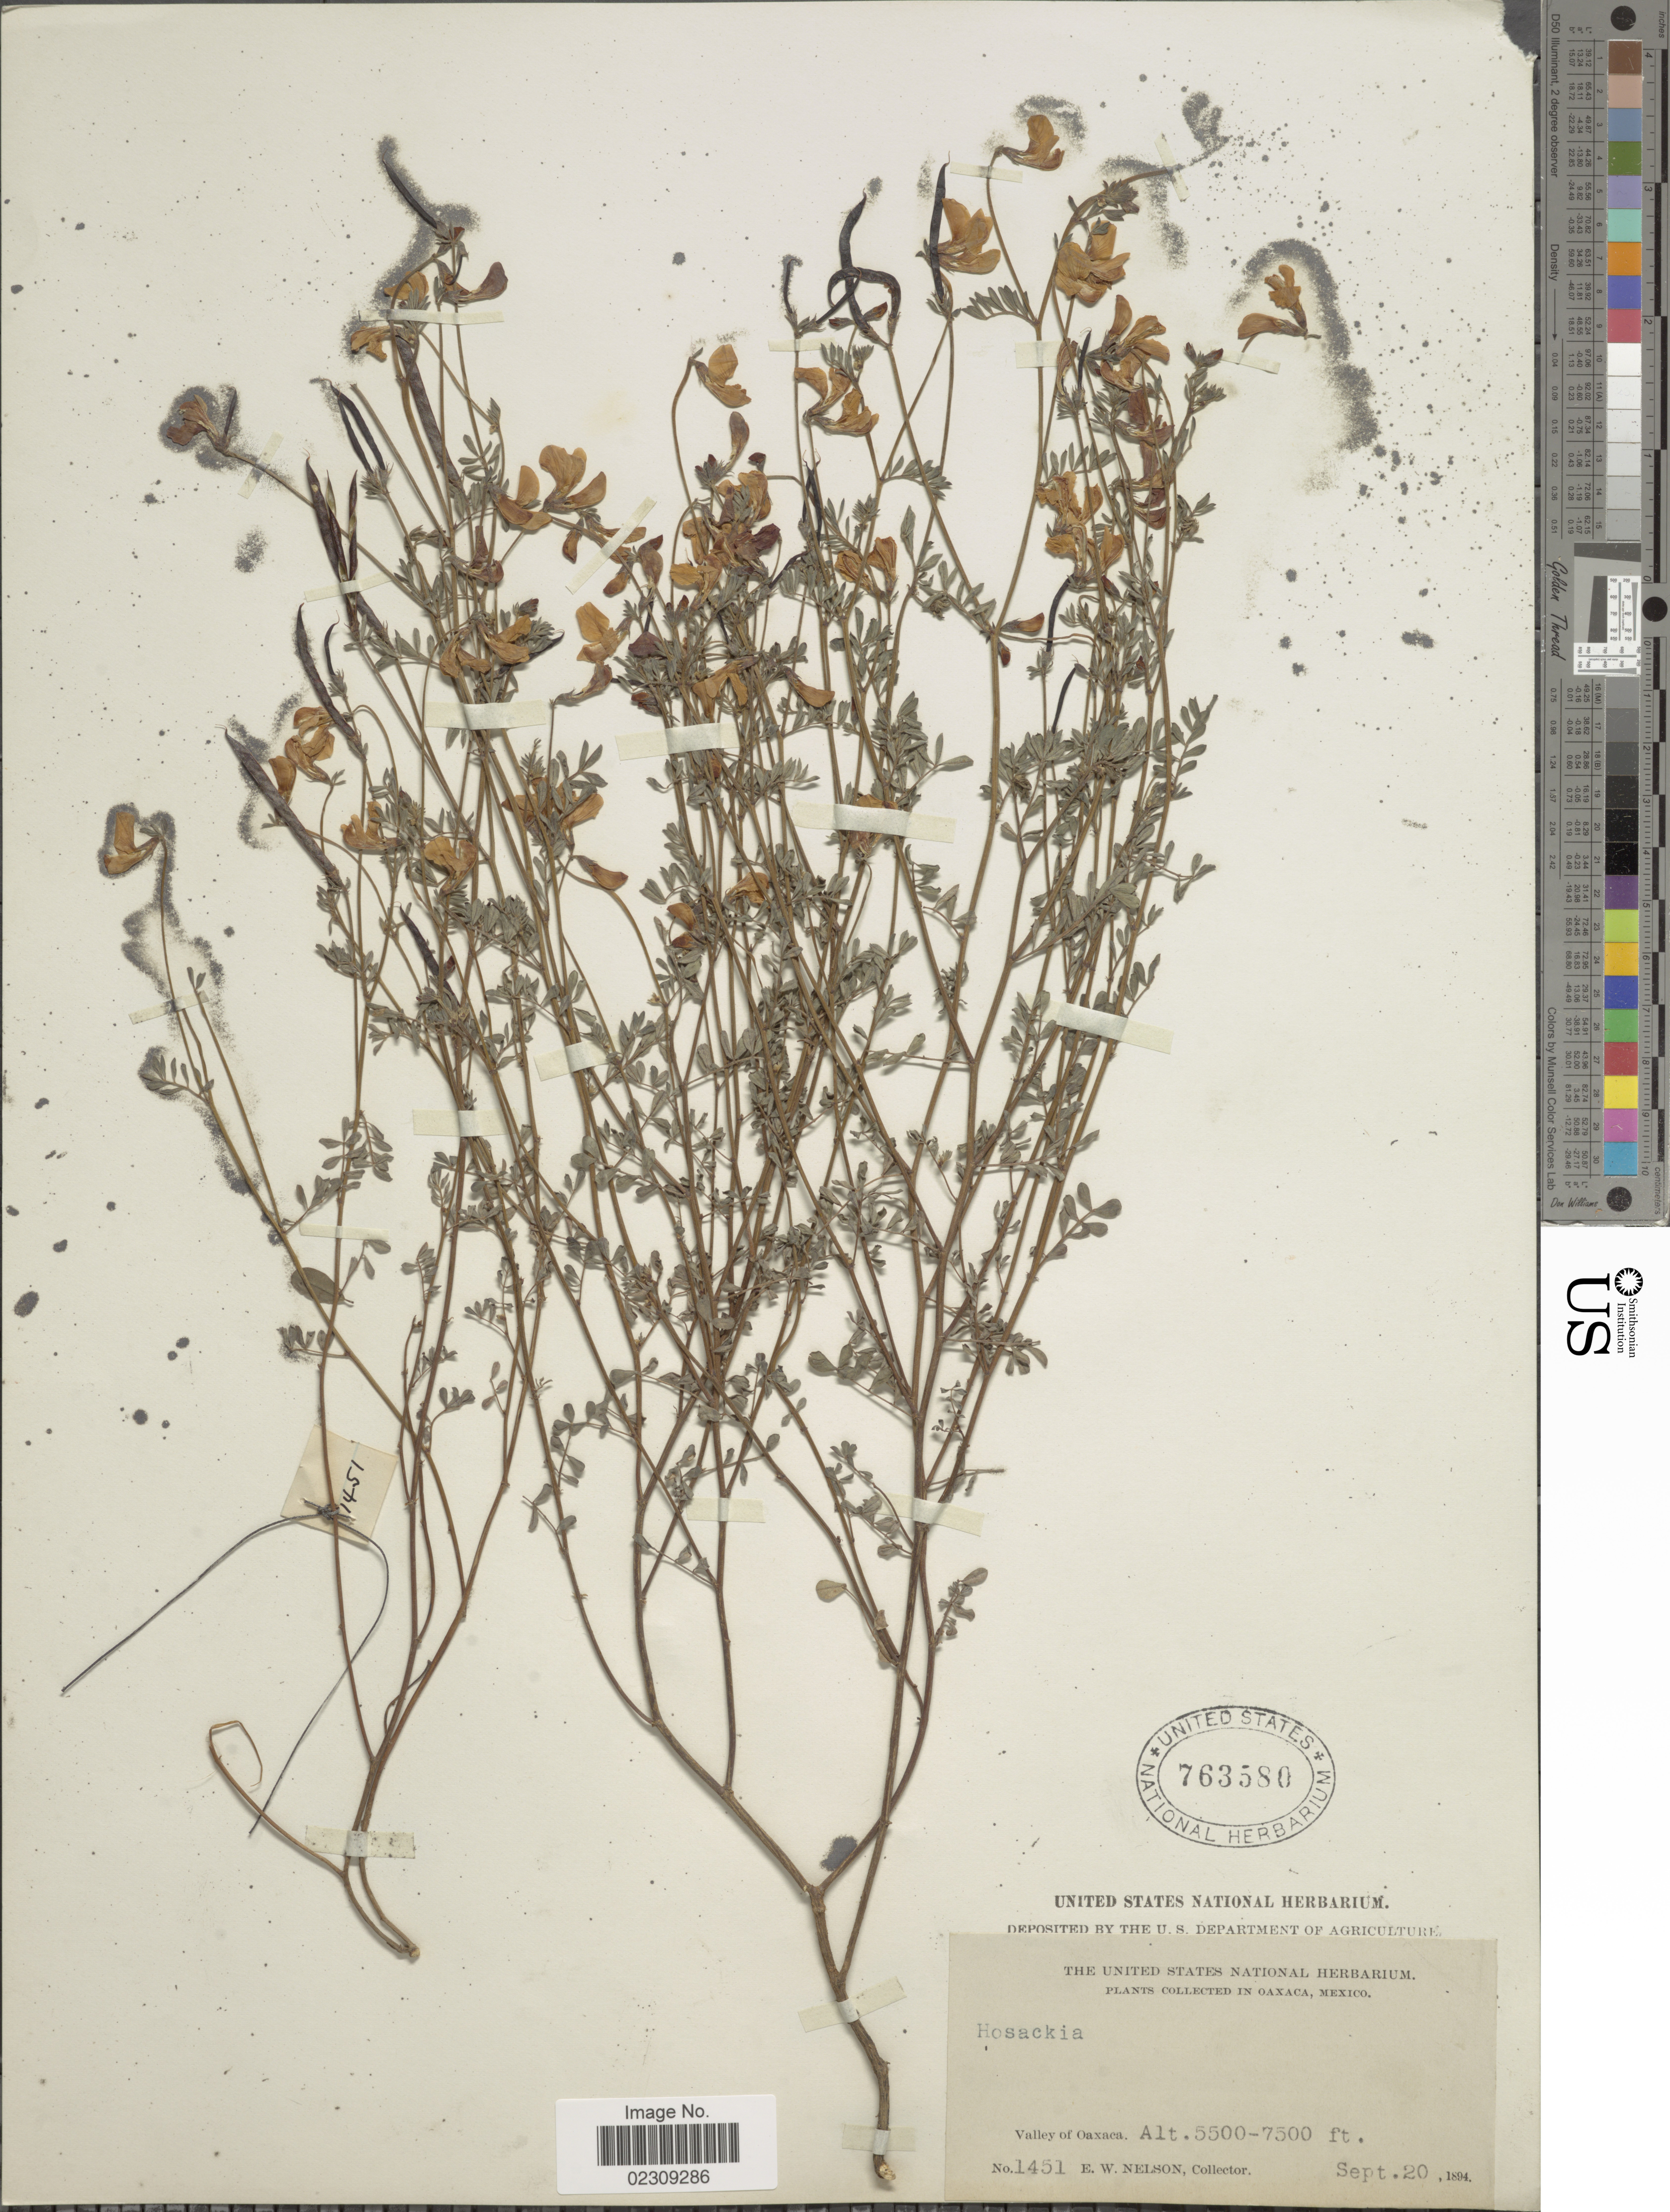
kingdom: Plantae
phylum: Tracheophyta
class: Magnoliopsida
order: Fabales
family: Fabaceae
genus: Hosackia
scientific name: Hosackia sp.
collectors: E. W. Nelson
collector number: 1451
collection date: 1894-09-20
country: Mexico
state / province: Oaxaca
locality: Valley of Oaxaca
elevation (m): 1676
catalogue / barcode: US 763580